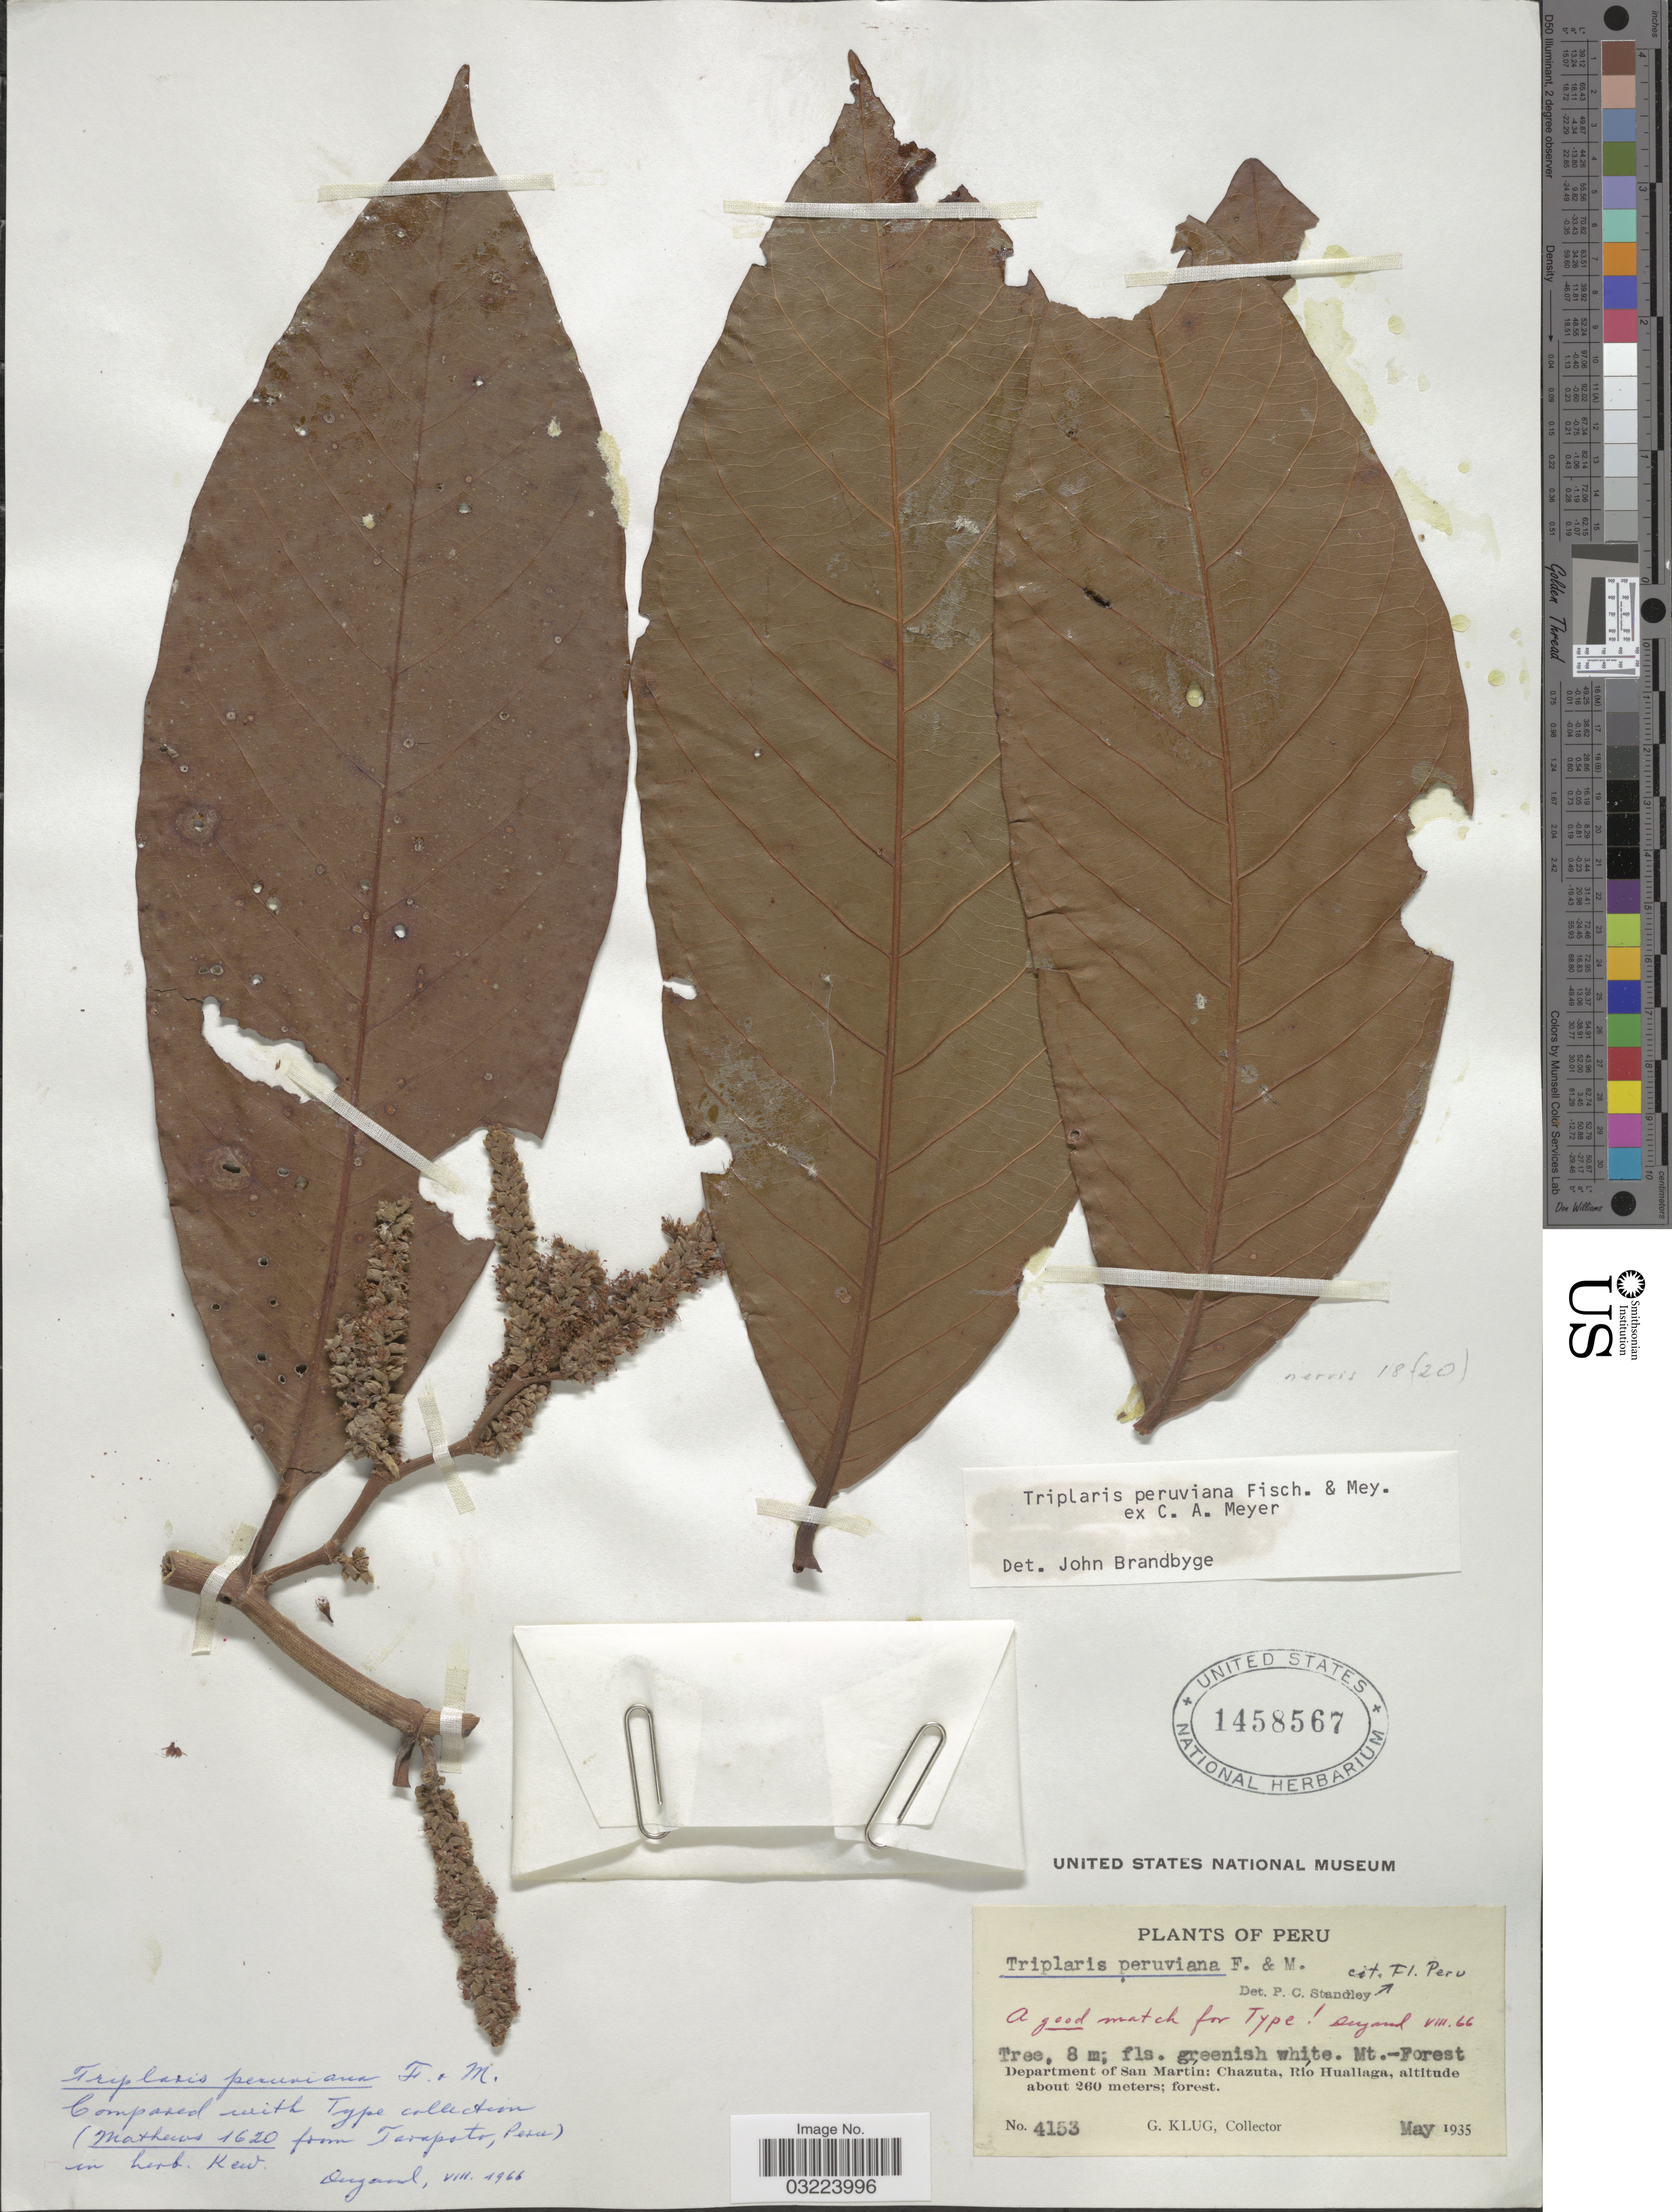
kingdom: Plantae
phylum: Tracheophyta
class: Magnoliopsida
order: Caryophyllales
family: Polygonaceae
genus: Triplaris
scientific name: Triplaris peruviana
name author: Fisch. & C.A. Mey.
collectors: G. Klug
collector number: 4153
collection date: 1935-05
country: Peru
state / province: San Martín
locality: Department of San Martín: Chazuta, Río Huallaga.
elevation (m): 260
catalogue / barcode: US 1458567